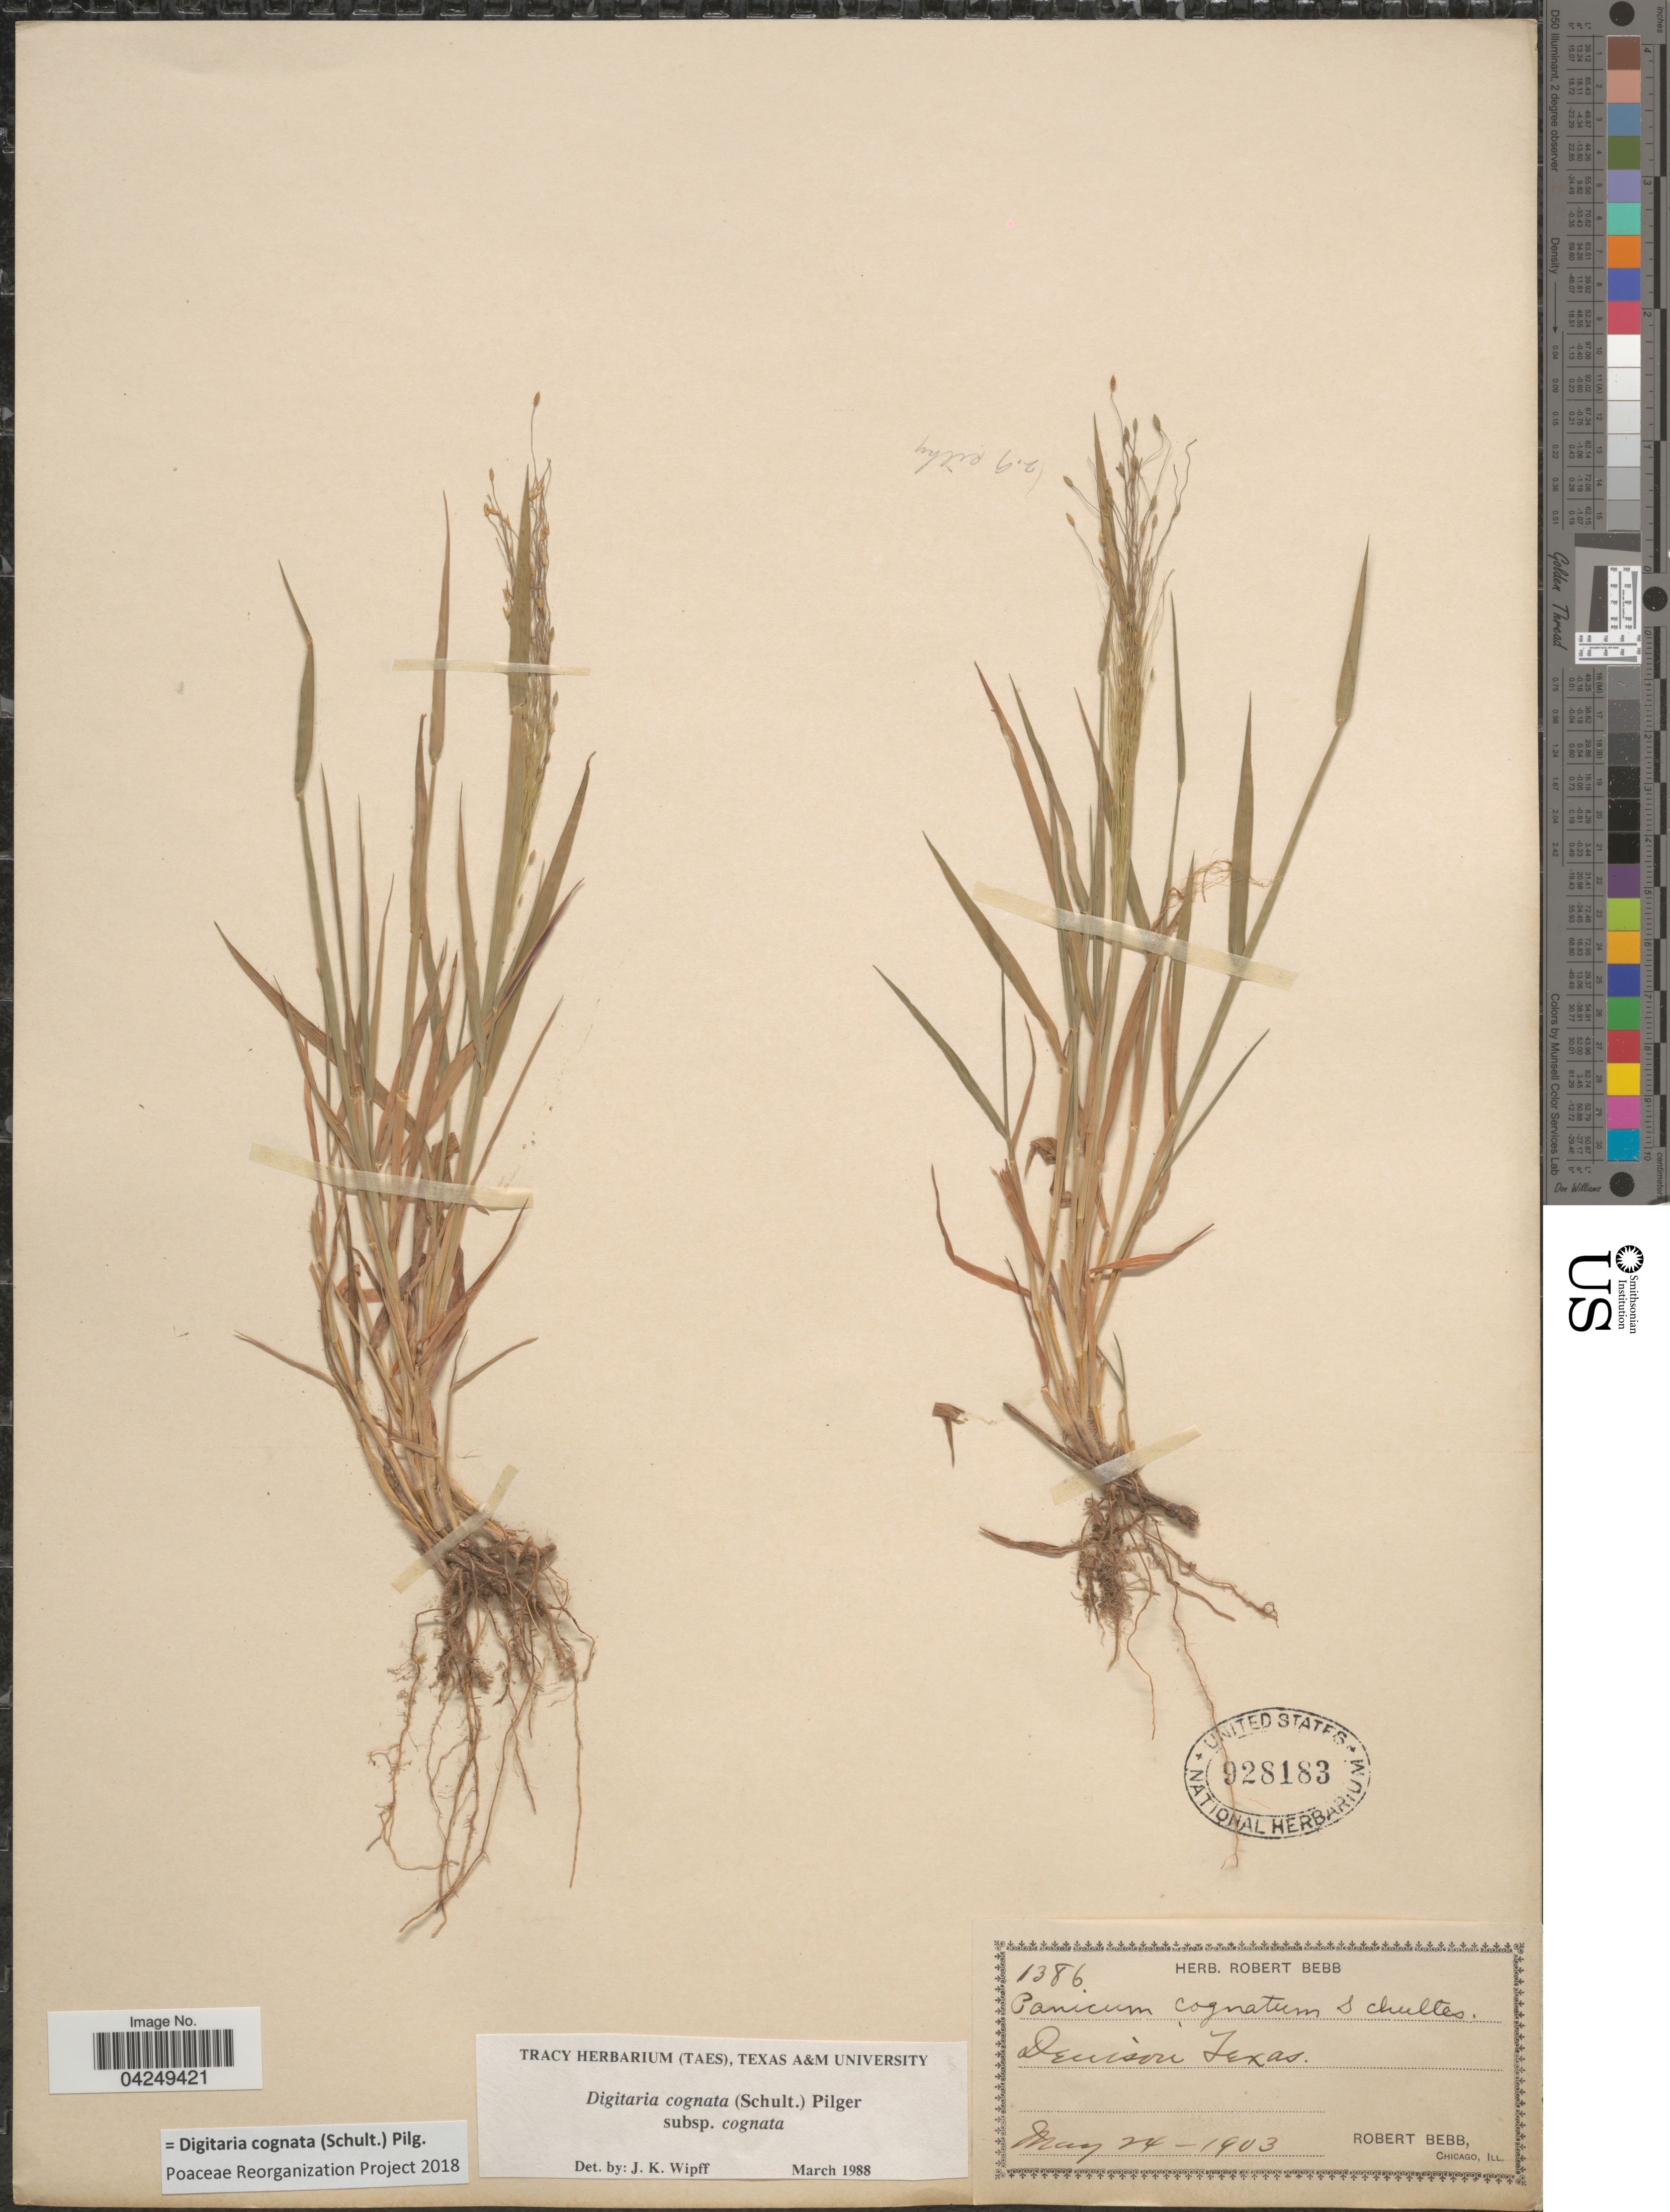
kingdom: Plantae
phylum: Tracheophyta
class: Liliopsida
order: Poales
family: Poaceae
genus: Digitaria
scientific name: Digitaria cognata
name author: (Scult.) Pilg.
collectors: R. Bebb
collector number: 1386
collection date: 1903-05-24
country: United States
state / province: Texas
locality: Denison.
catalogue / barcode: US 928183